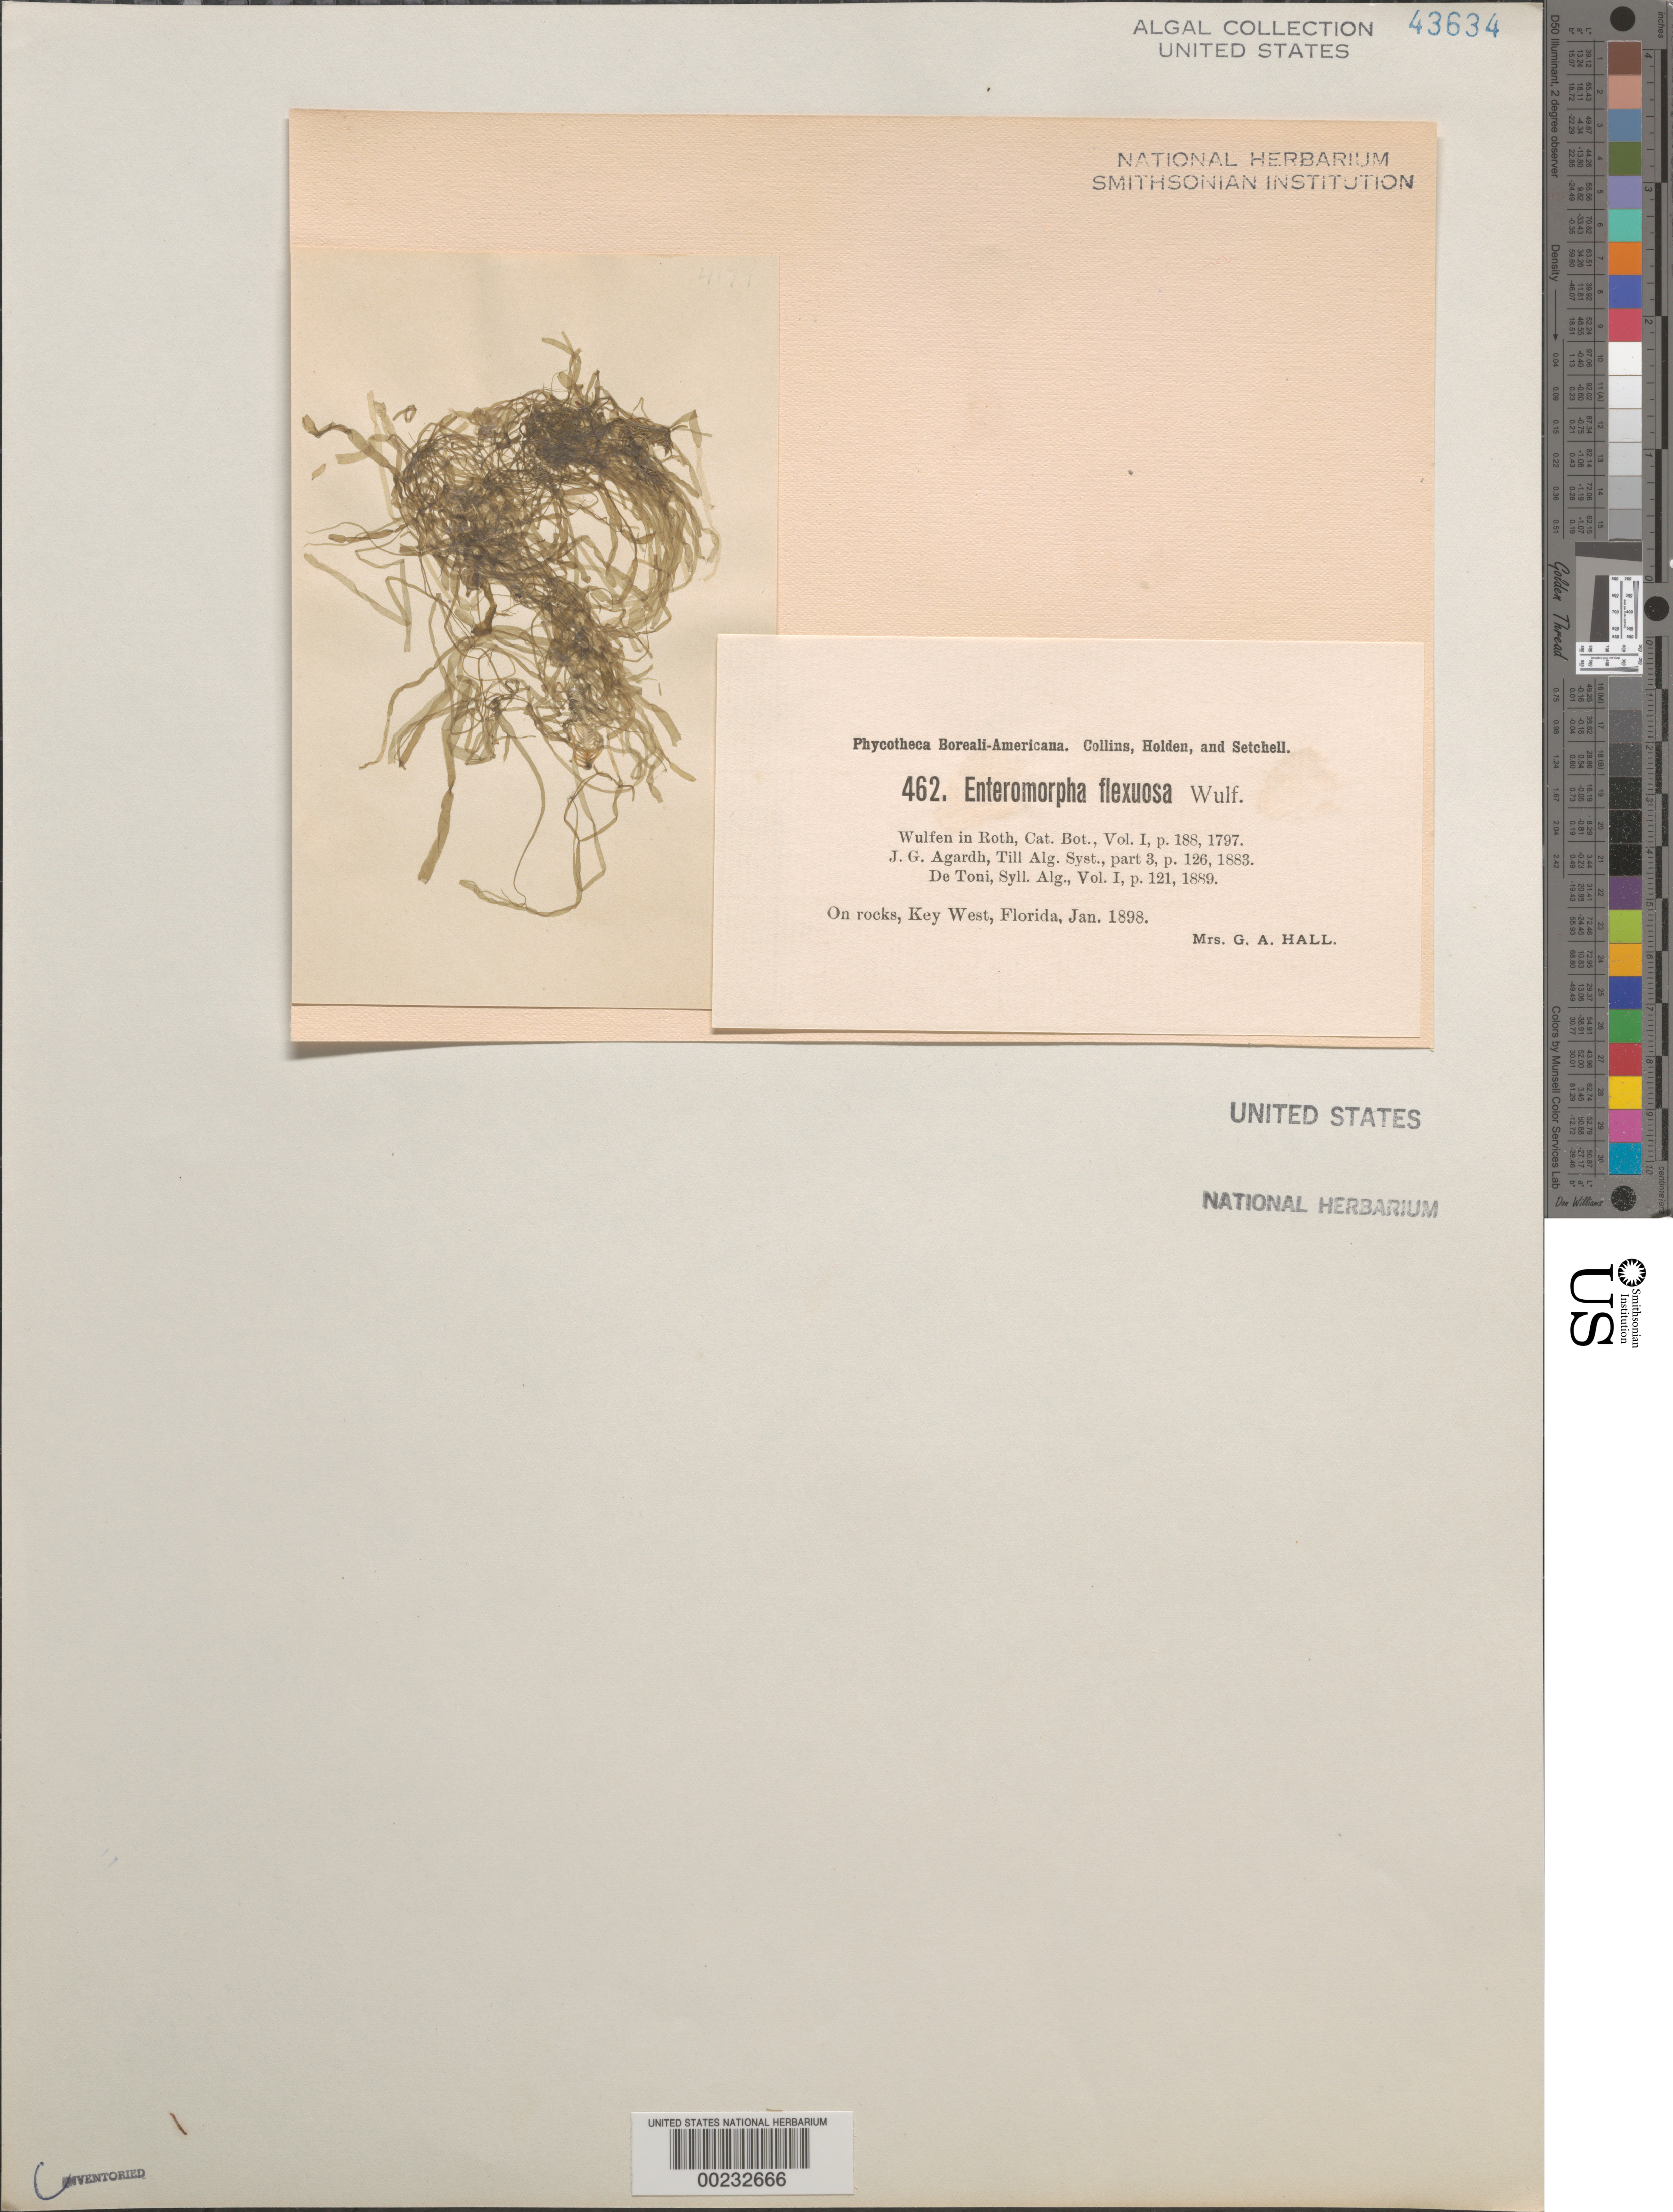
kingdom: Plantae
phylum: Chlorophyta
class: Ulvophyceae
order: Ulvales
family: Ulvaceae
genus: Ulva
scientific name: Ulva flexuosa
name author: Wulfen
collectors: Mrs. Hall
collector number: PB-A 462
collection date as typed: Jan 1898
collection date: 1898-01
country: United States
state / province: Florida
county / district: Monroe County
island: Key West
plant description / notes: Collins, Holden & Setchell, Phycotheca Boreali-Americana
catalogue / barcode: US 43634